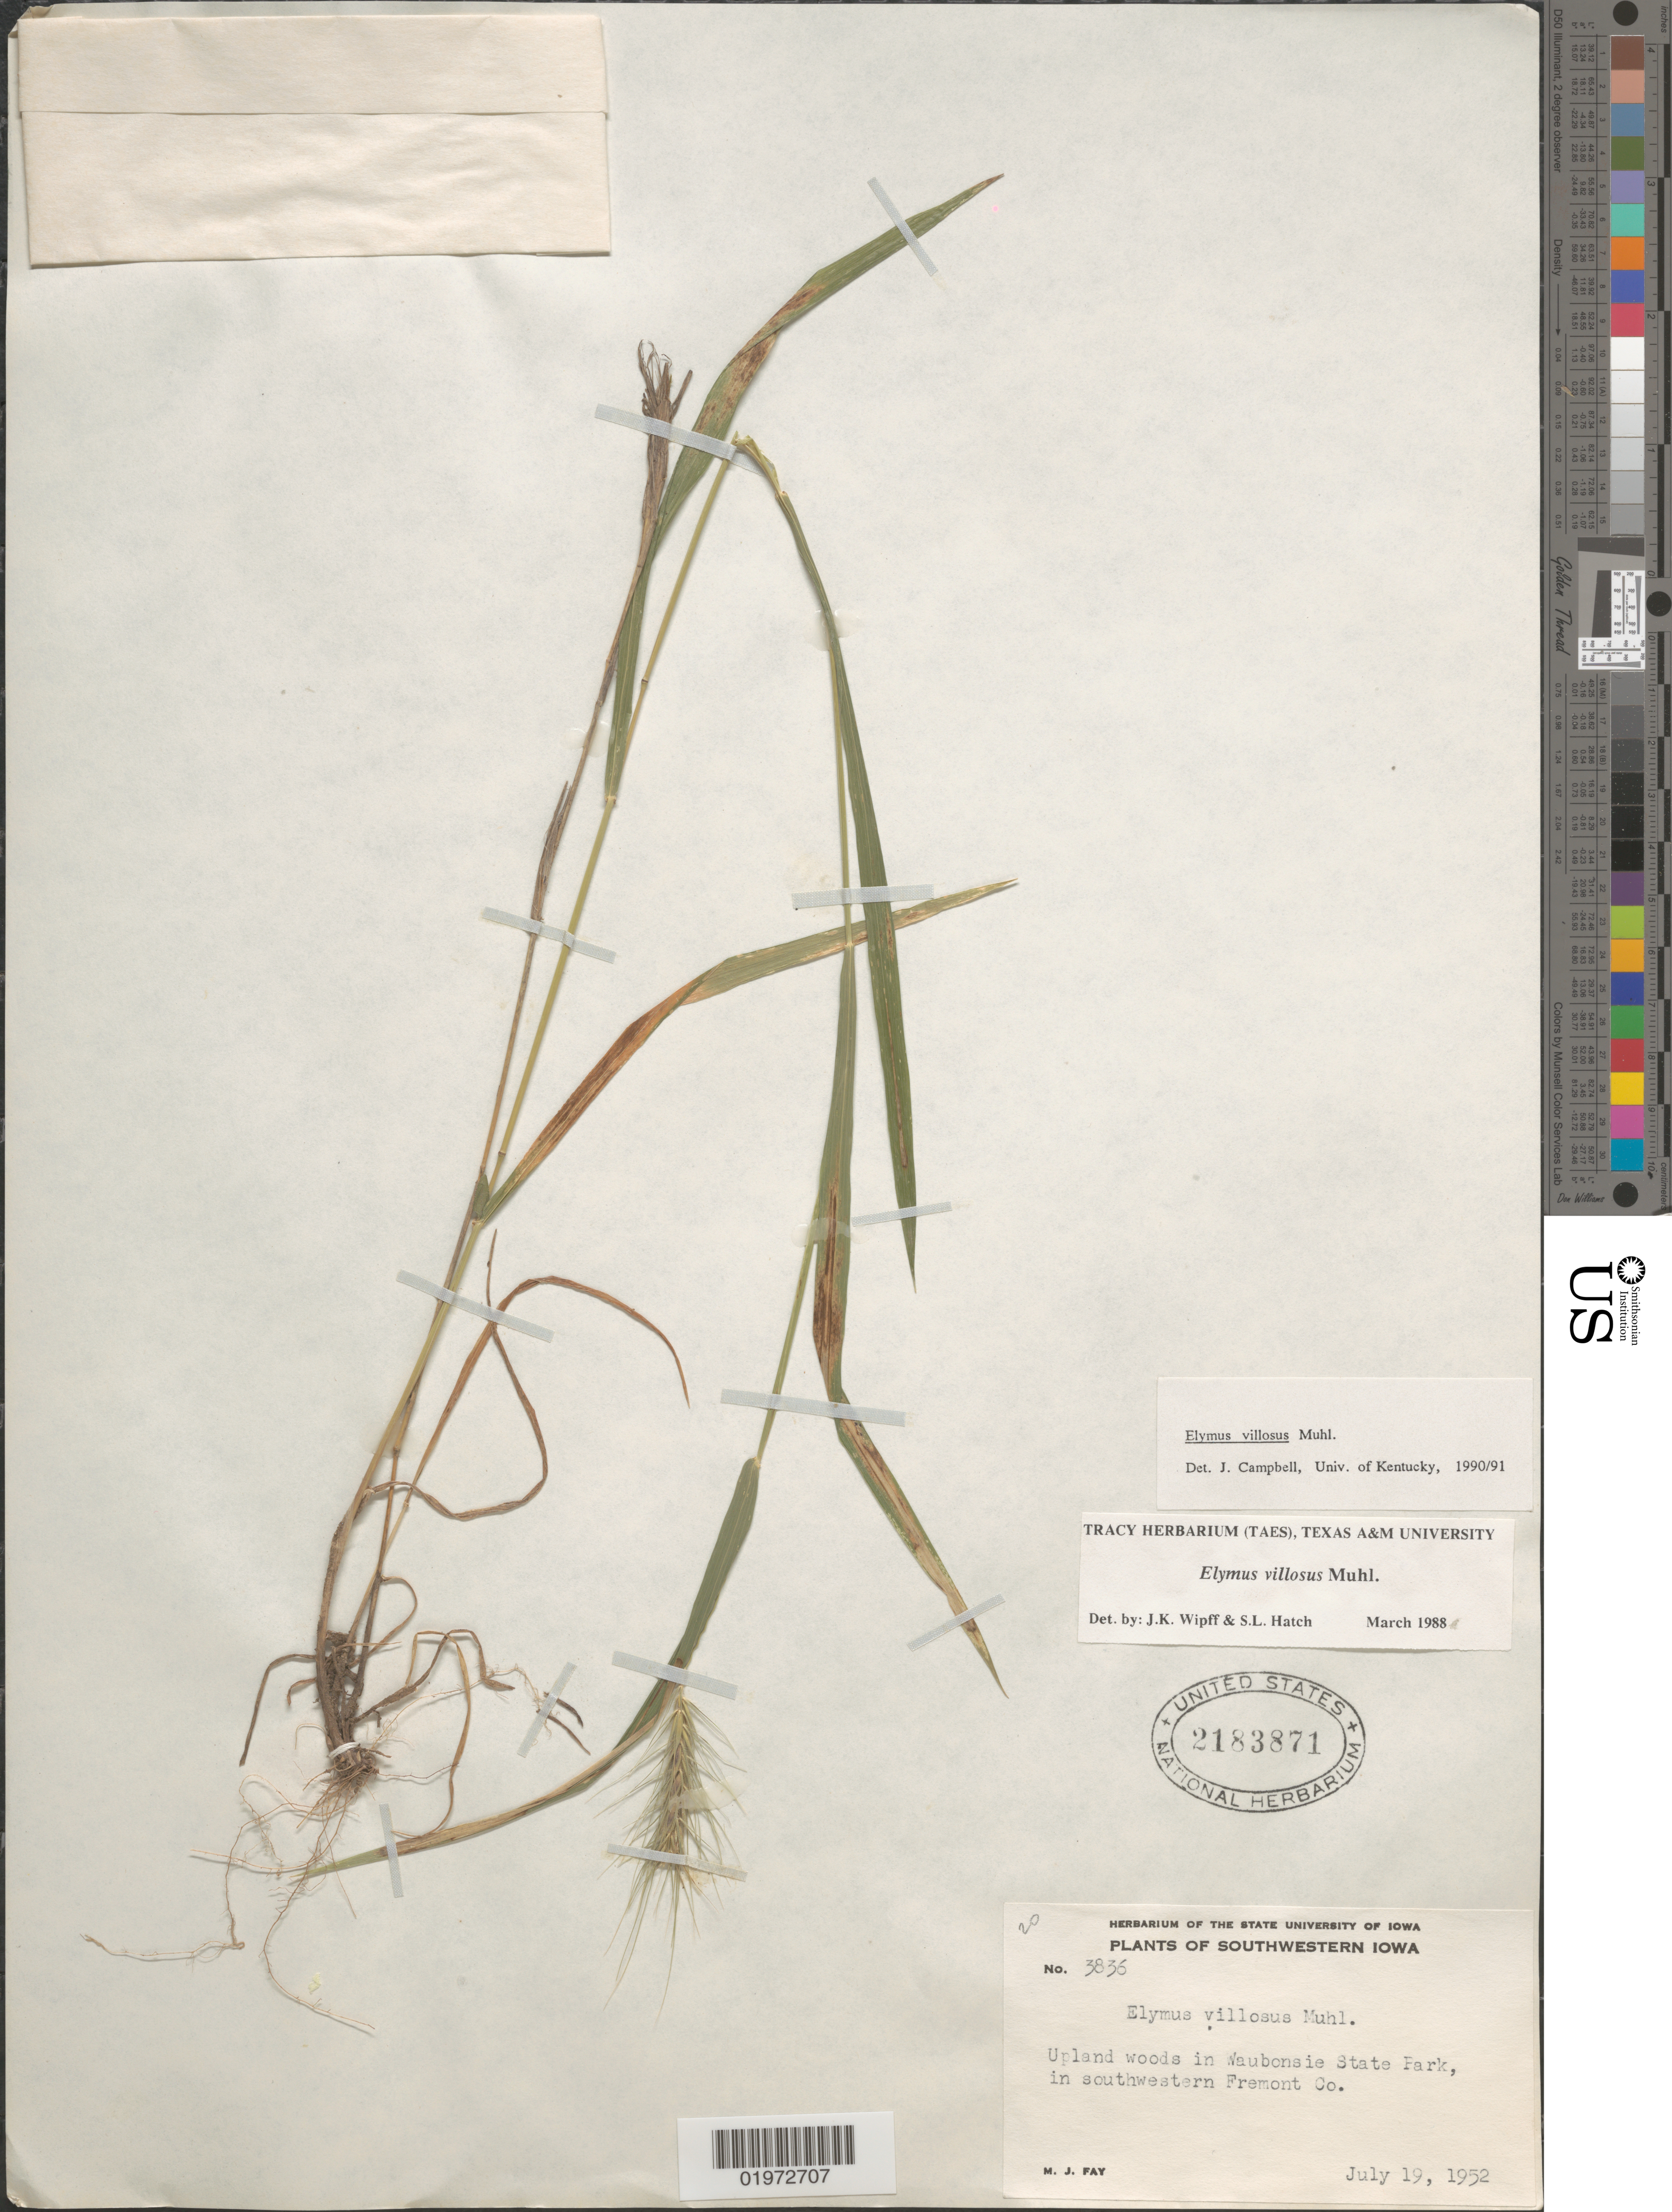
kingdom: Plantae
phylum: Tracheophyta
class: Liliopsida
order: Poales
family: Poaceae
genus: Elymus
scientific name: Elymus villosus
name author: Muhl. ex Willd.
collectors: M. Fay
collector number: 3836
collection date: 1952-07-19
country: United States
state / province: Iowa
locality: Southwestern Iowa. Upland woods in Waubonsie State Park, in southwestern Fremont Co.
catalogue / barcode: US 2183871